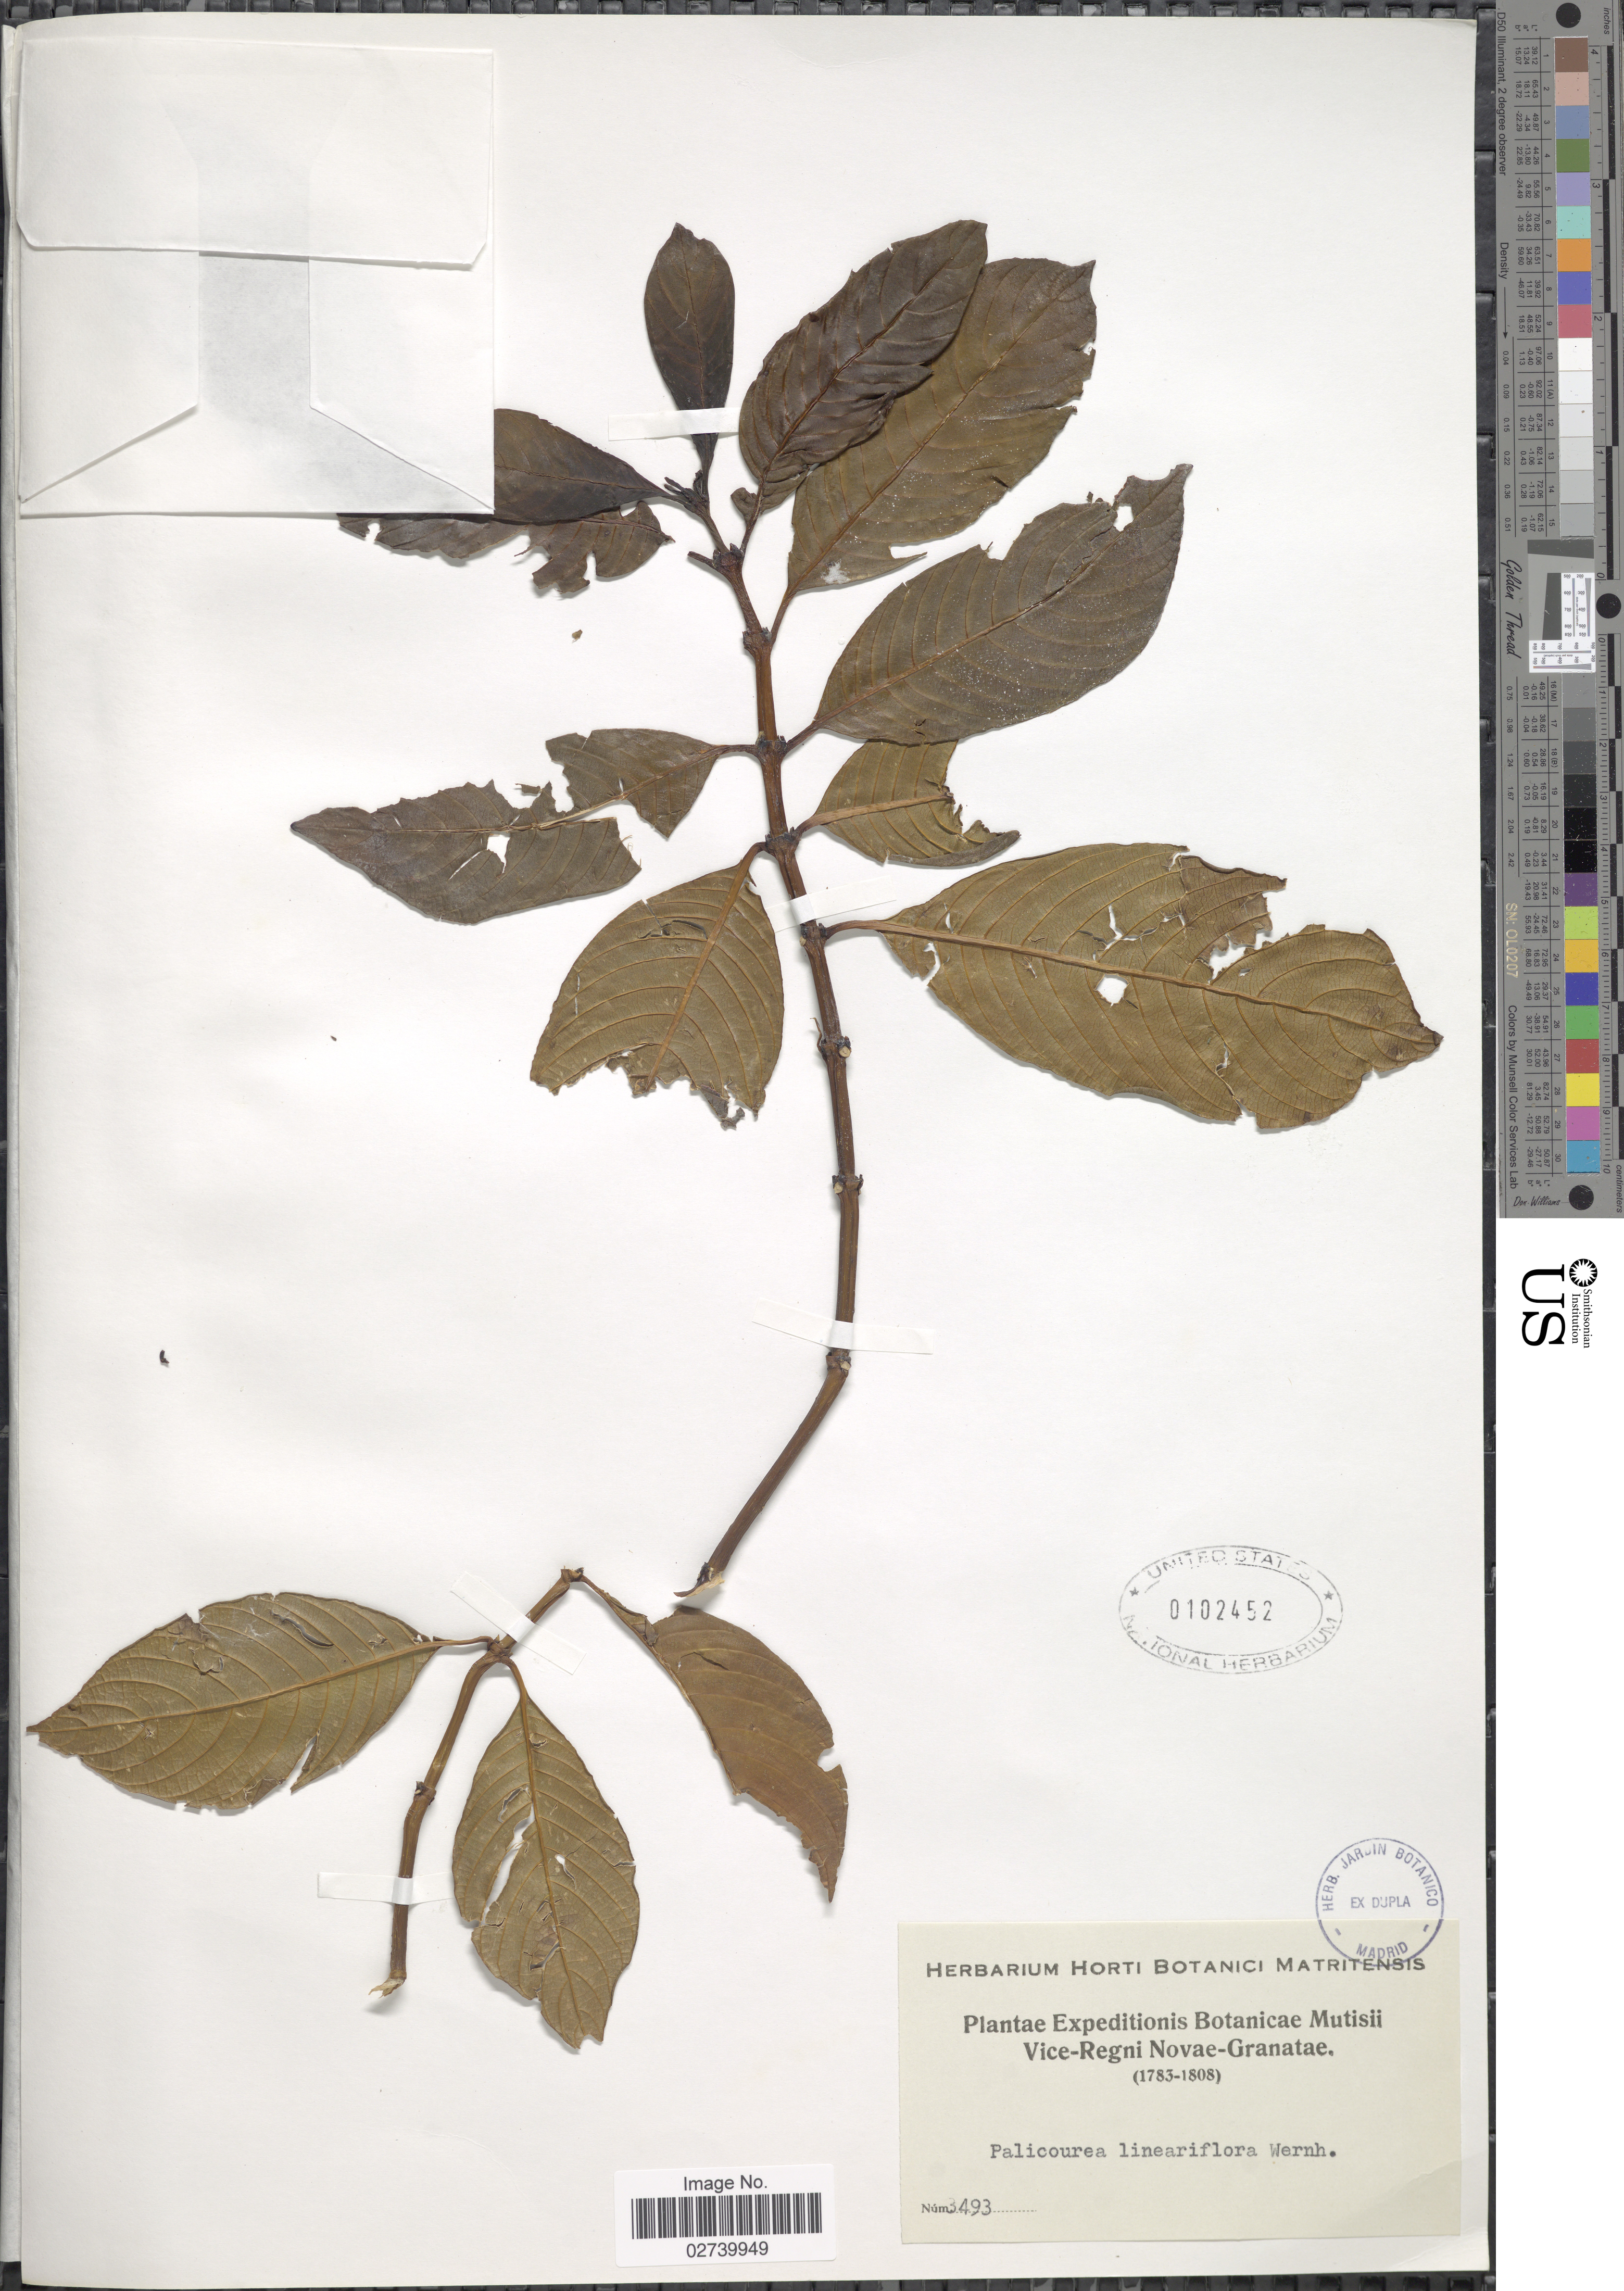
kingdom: Plantae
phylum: Tracheophyta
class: Magnoliopsida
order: Gentianales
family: Rubiaceae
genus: Palicourea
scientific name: Palicourea lineariflora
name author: Wernham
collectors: Expeditions Botanicae Mutisii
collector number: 3493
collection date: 1783/1808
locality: Vice-Regni Novae-Granatae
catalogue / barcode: US 102452